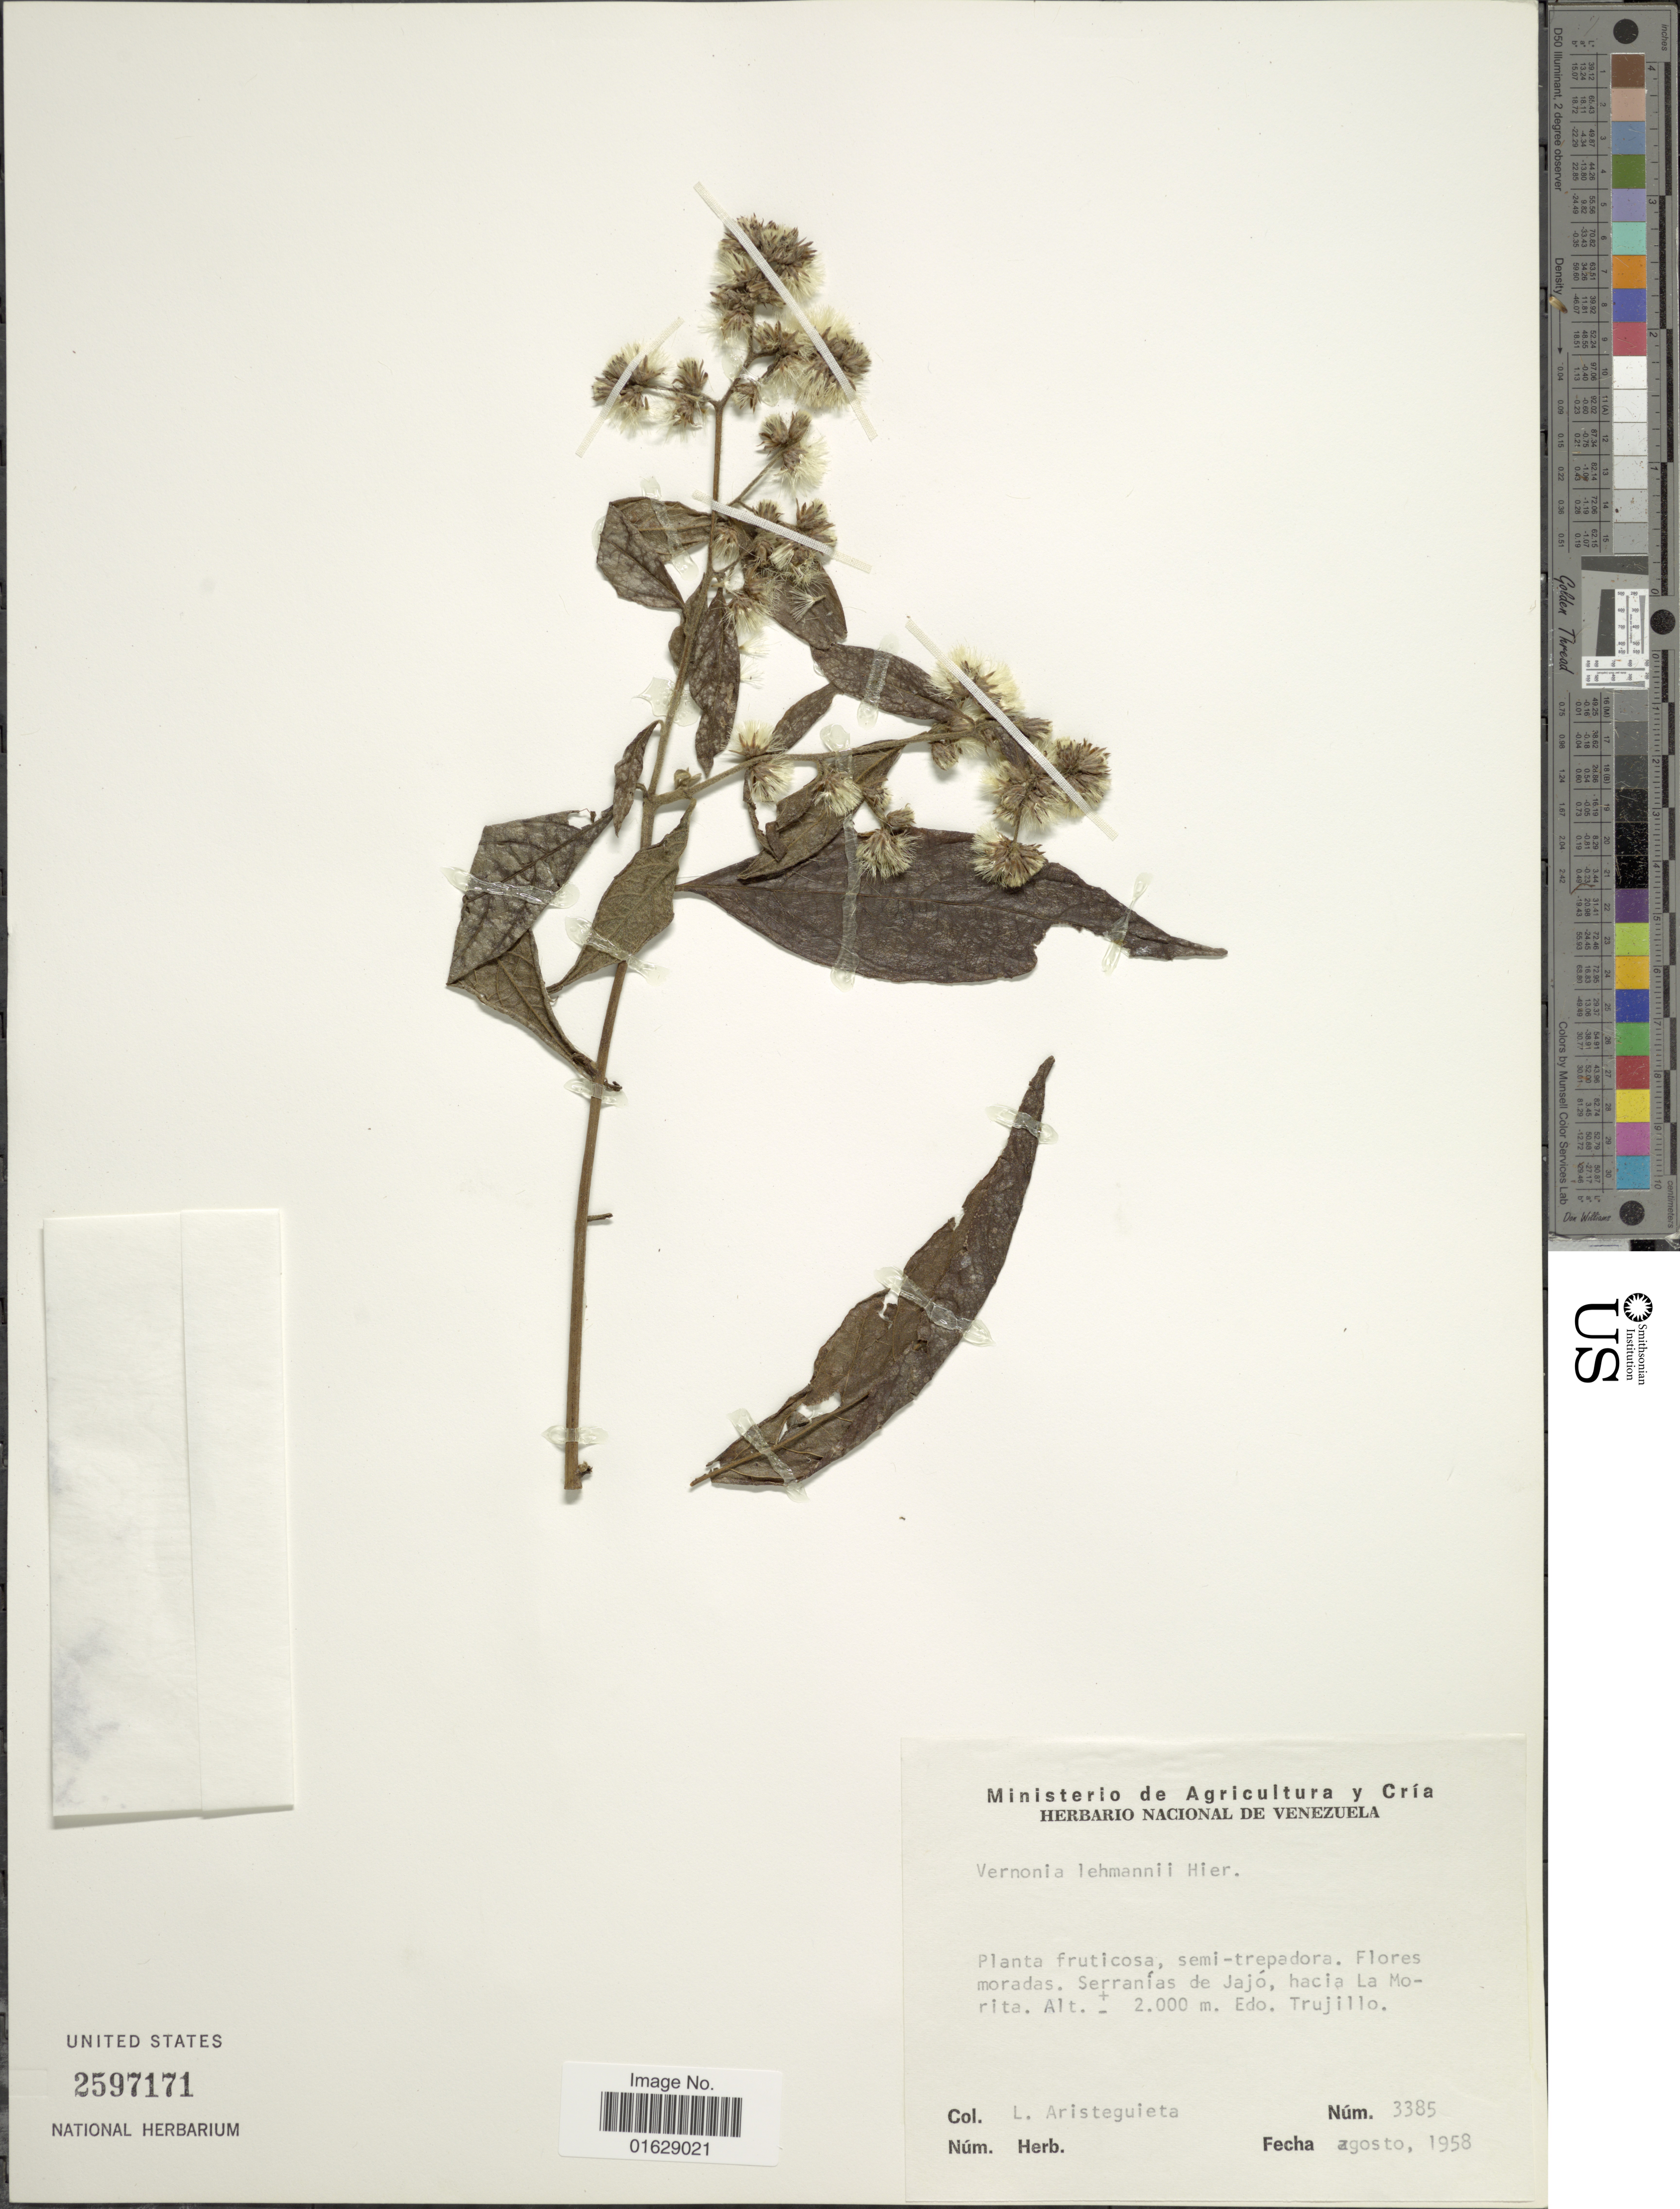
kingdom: Plantae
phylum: Tracheophyta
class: Magnoliopsida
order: Asterales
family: Asteraceae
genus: Lepidaploa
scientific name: Lepidaploa lehmannii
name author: (Hieron.) H. Rob.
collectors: L. Aristeguieta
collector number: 3385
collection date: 1958-08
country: Venezuela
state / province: Trujillo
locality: Serranias de Jajo, hacia La Morita. Edo. Trujillo.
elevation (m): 2000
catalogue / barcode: US 2597171